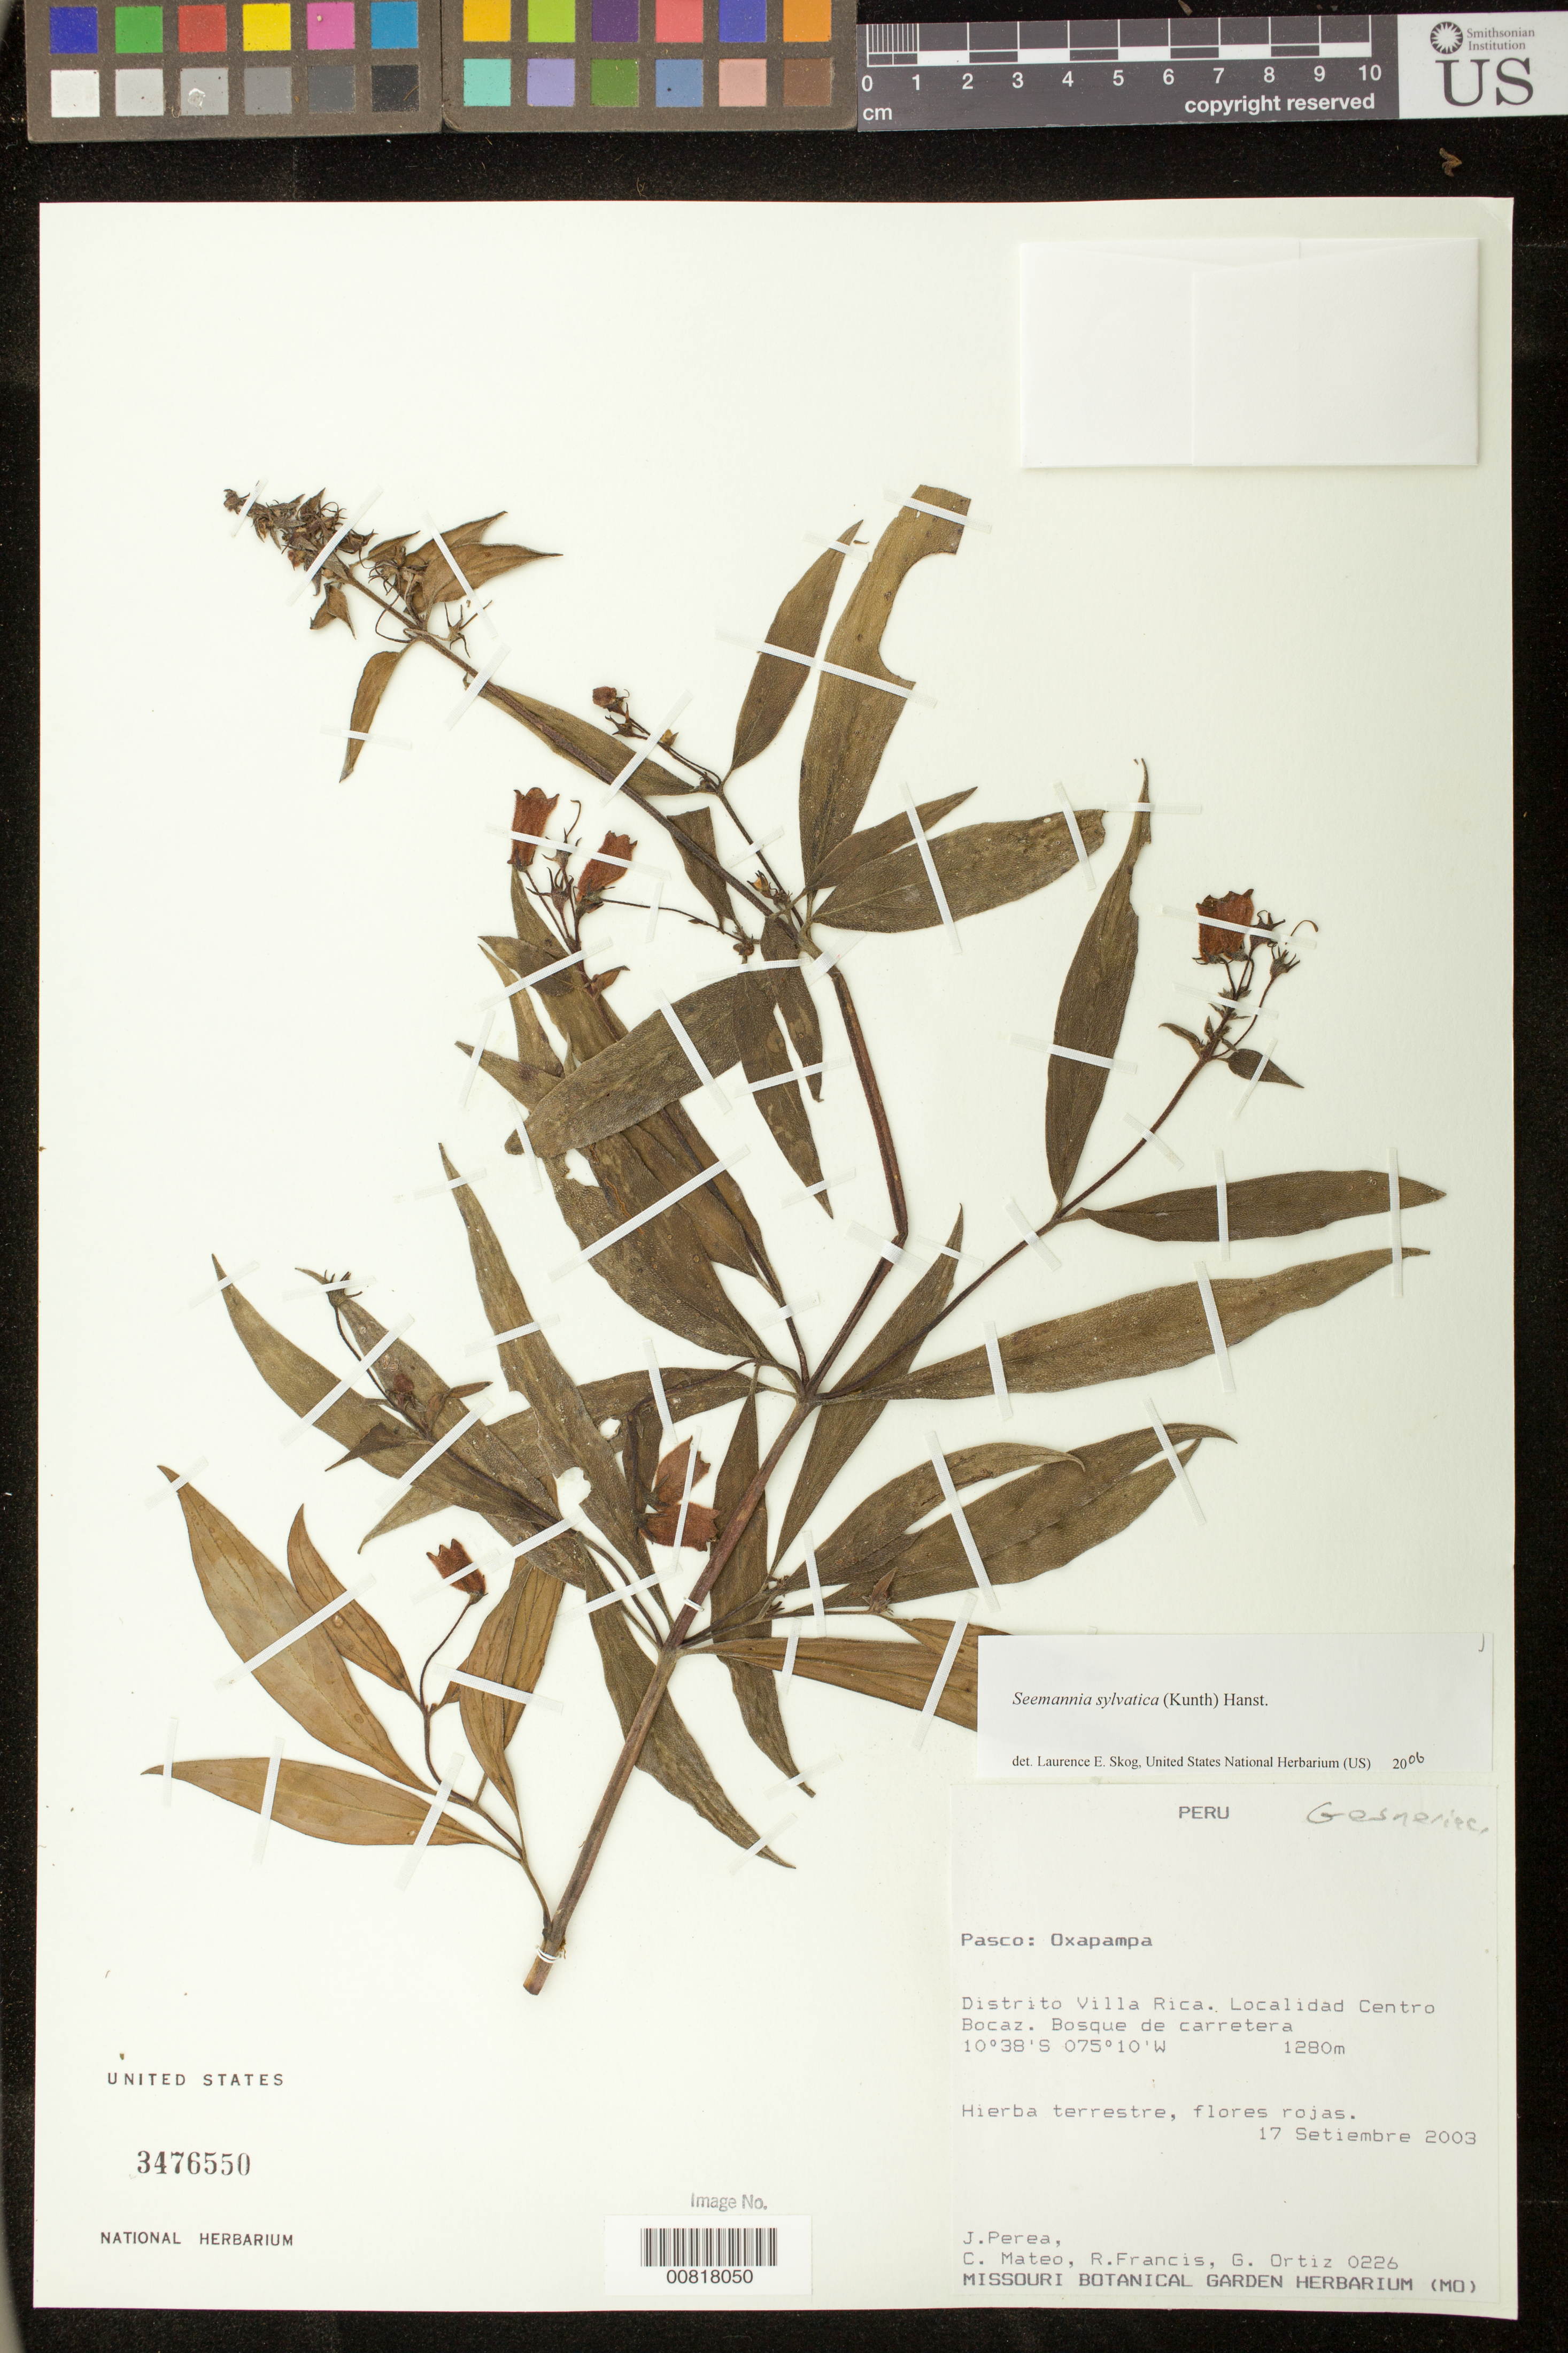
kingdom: Plantae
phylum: Tracheophyta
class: Magnoliopsida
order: Lamiales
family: Gesneriaceae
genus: Seemannia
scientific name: Seemannia sylvatica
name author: (Kunth) Hanst.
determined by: Skog, Laurence E.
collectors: J. Perea, C. Mateo, R. Francis & G. Ortíz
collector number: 226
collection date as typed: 17 Sep 2003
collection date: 2003-09-17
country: Peru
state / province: Pasco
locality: Oxapampa. Distrito Villa Rica. Localidad Centro Bocaz.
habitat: Bosque de carretera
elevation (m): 1280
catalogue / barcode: US 3476550